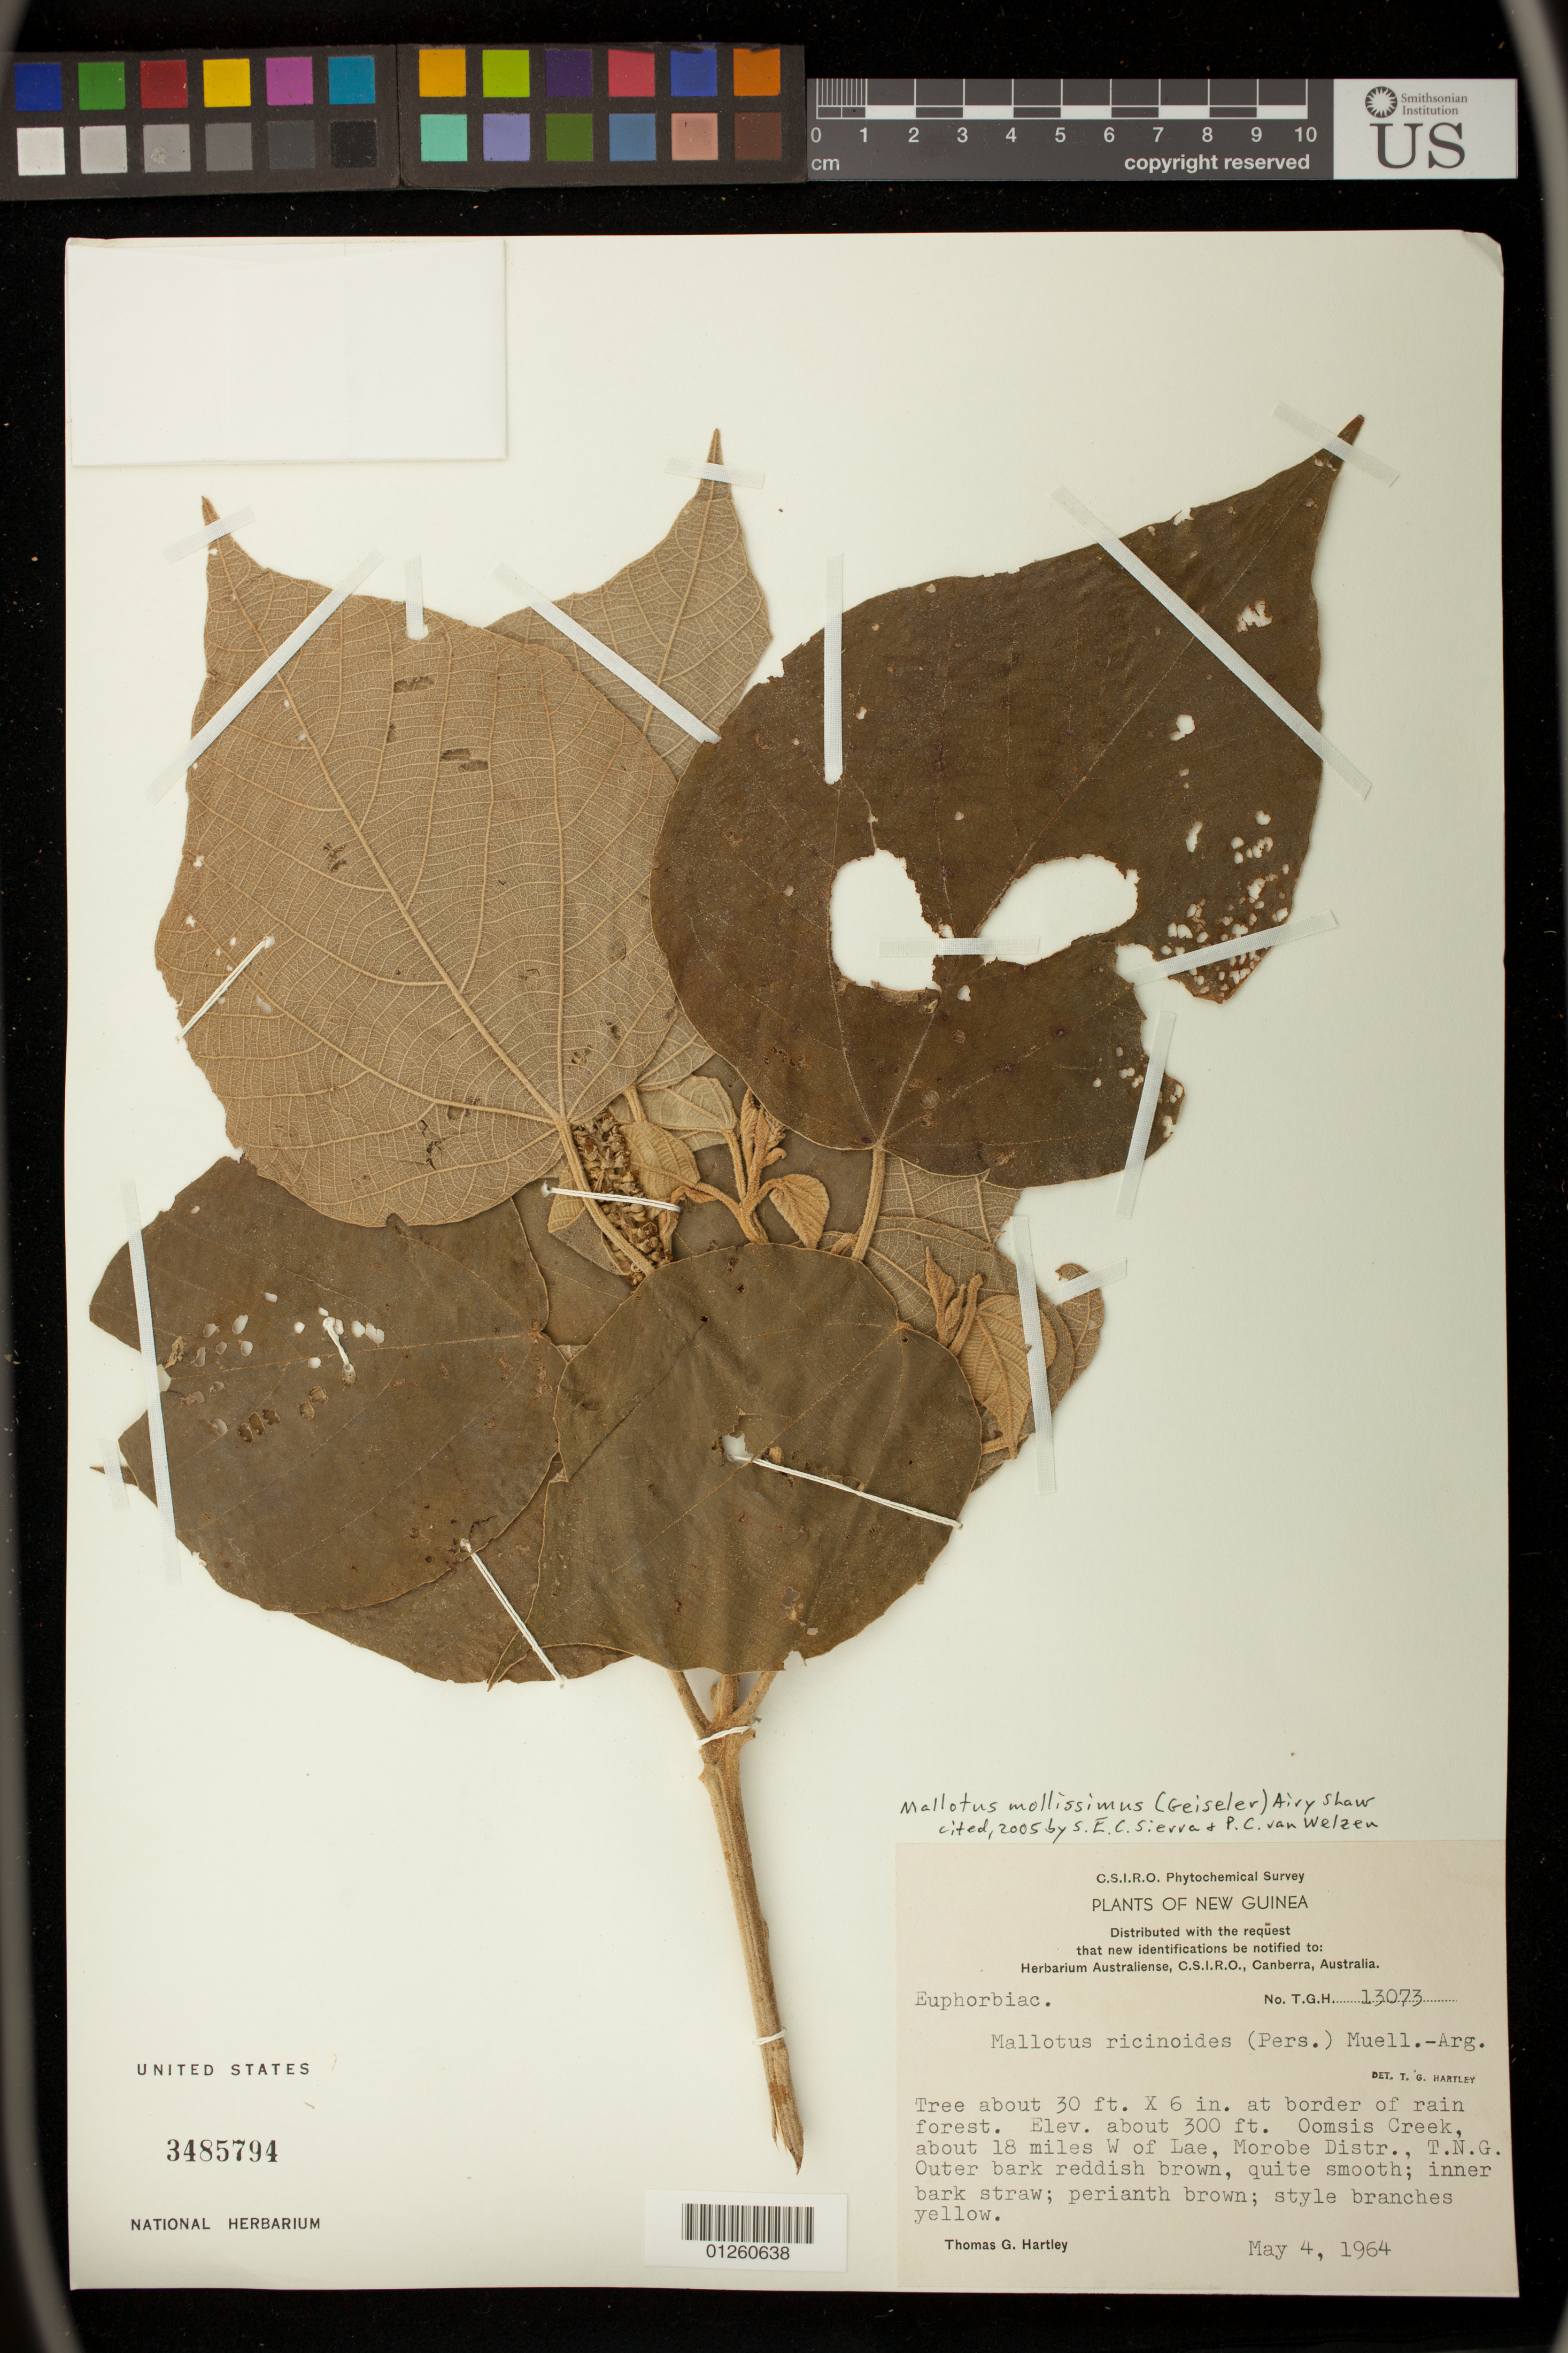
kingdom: Plantae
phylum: Tracheophyta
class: Magnoliopsida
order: Malpighiales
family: Euphorbiaceae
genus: Mallotus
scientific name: Mallotus mollissimus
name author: (Geiseler) Airy Shaw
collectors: T. G. Hartley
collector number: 13073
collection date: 1964-05-04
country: Papua New Guinea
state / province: Morobe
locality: Oomsis Creek, about 18 miles W of Lae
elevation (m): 91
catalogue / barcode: US 3485794